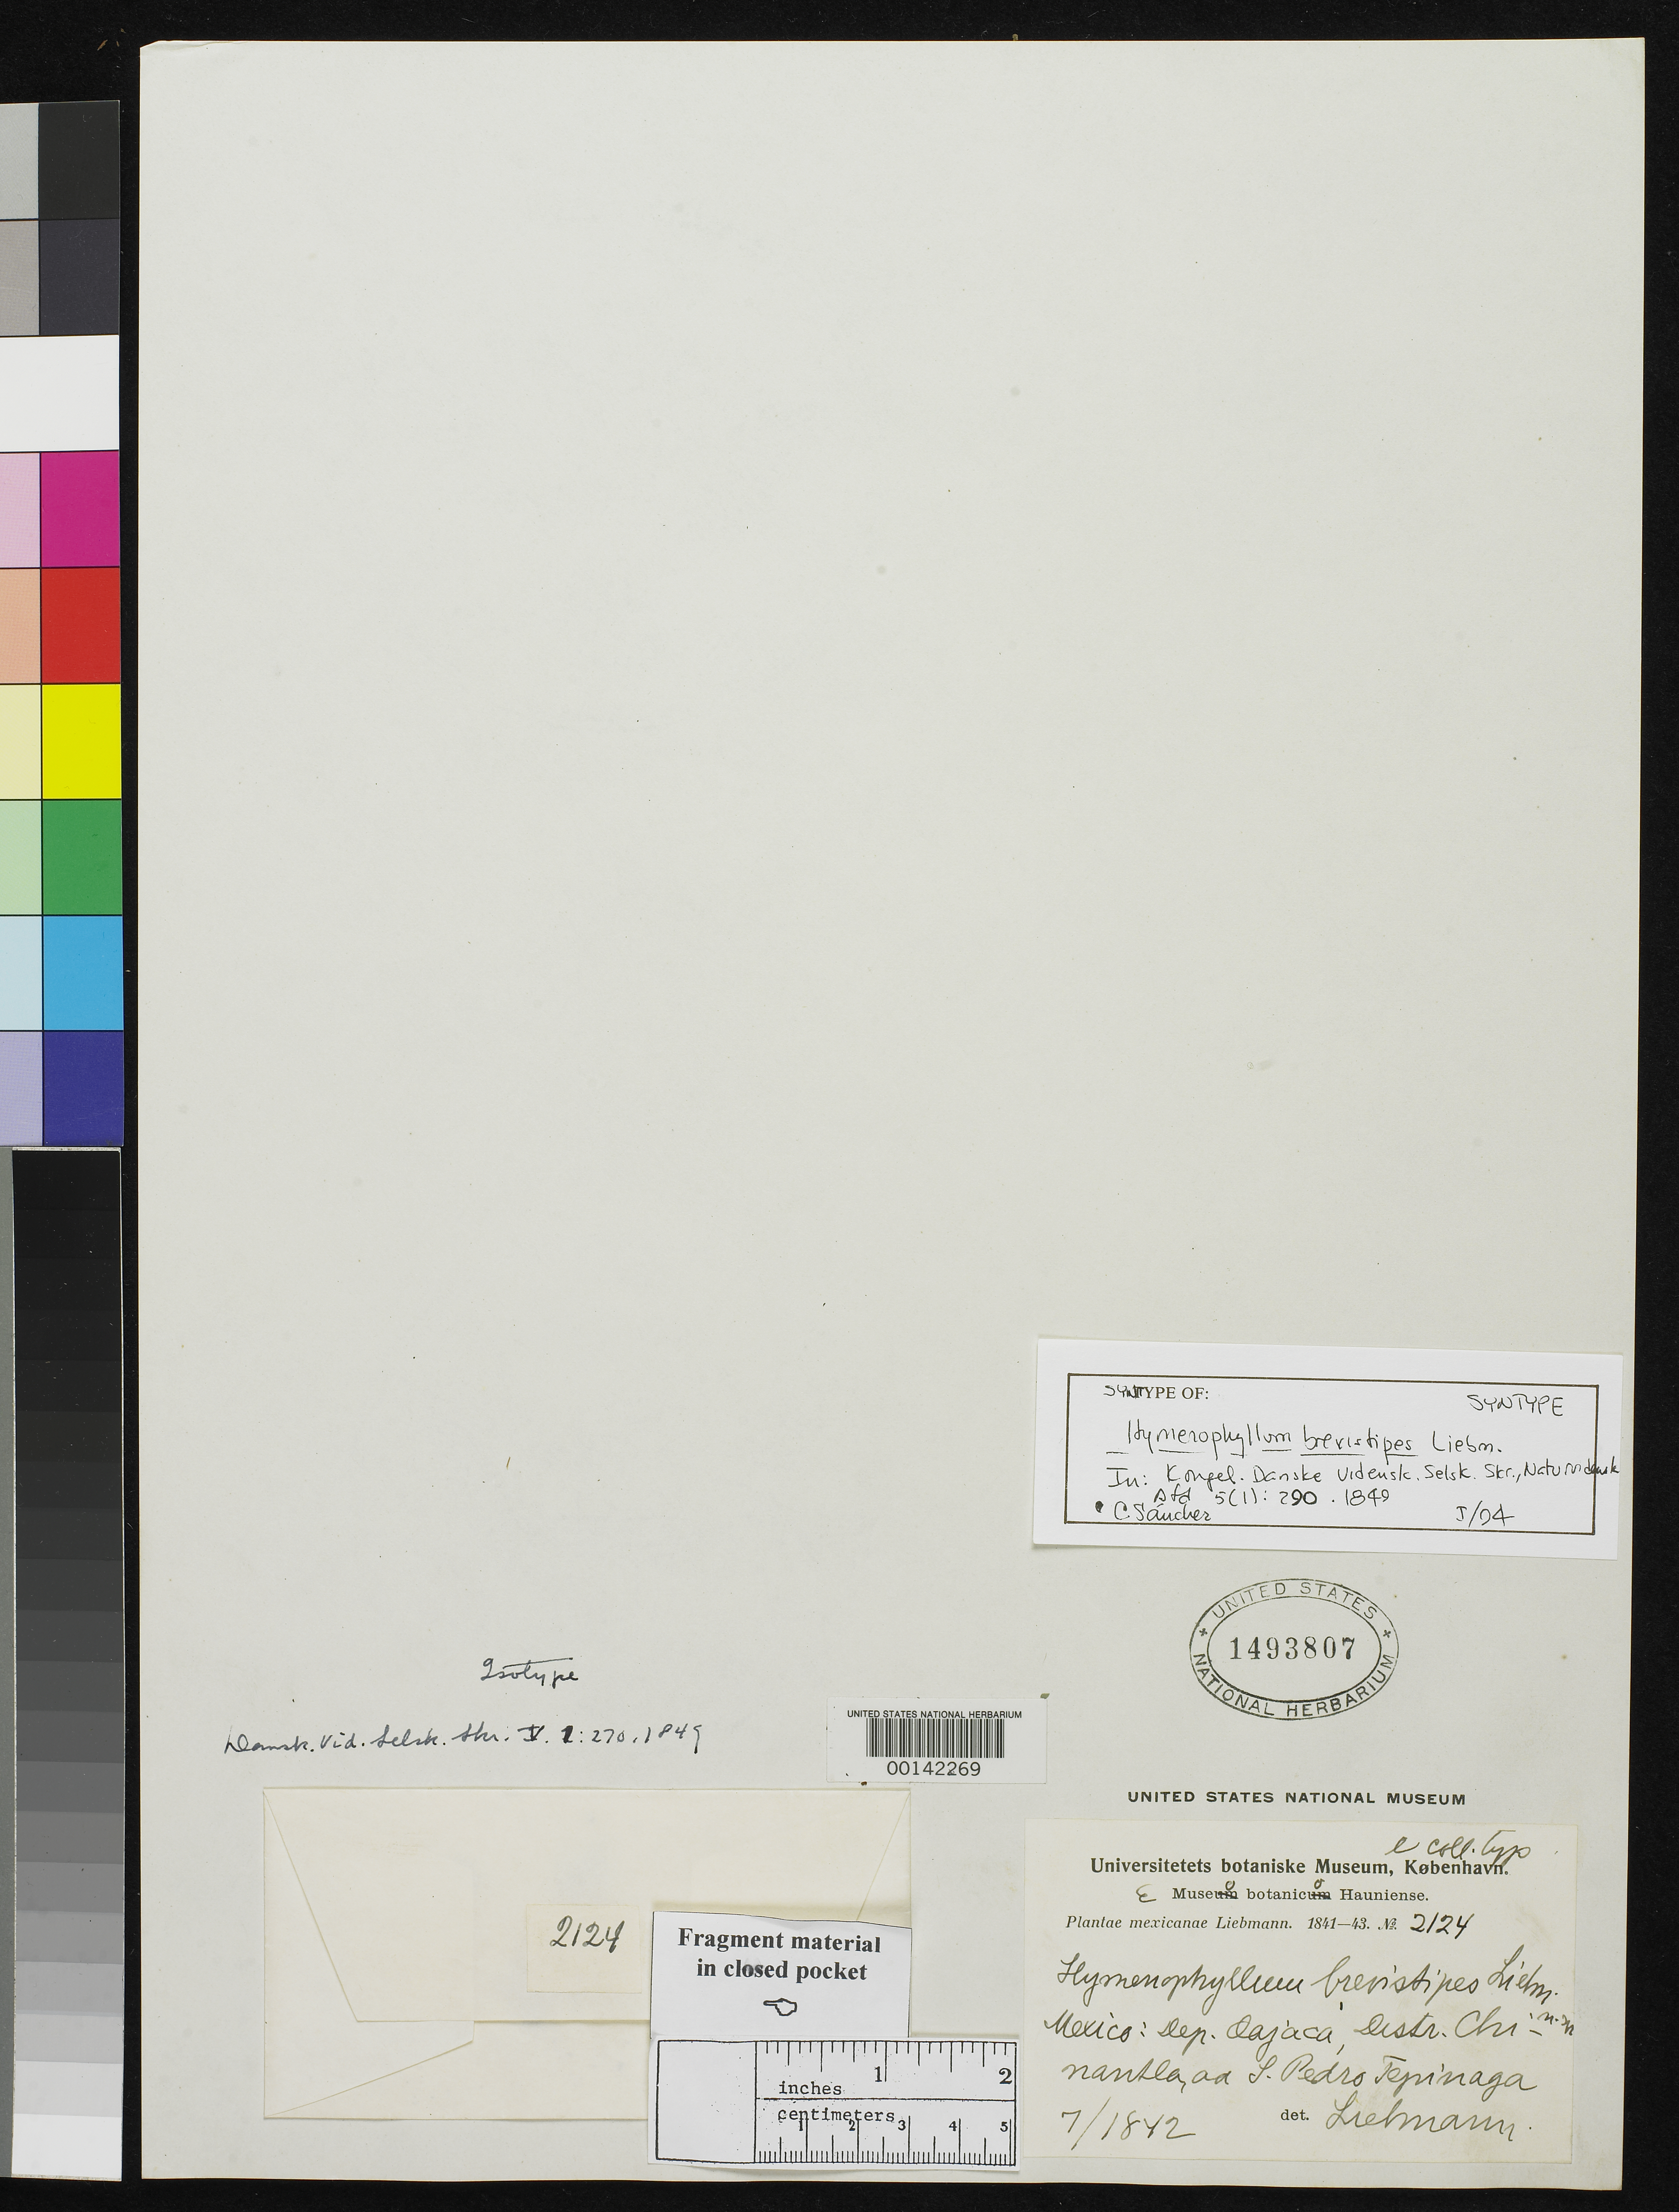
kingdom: Plantae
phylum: Tracheophyta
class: Polypodiopsida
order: Hymenophyllales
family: Hymenophyllaceae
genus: Hymenophyllum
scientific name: Hymenophyllum brevistipes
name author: Liebm.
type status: Type Fragment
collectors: F. M. Liebmann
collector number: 2124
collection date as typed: Jul 1842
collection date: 1842-07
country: Mexico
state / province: Oaxaca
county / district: Chinantla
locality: S. Pedro Tepinaga.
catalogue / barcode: US 1493807